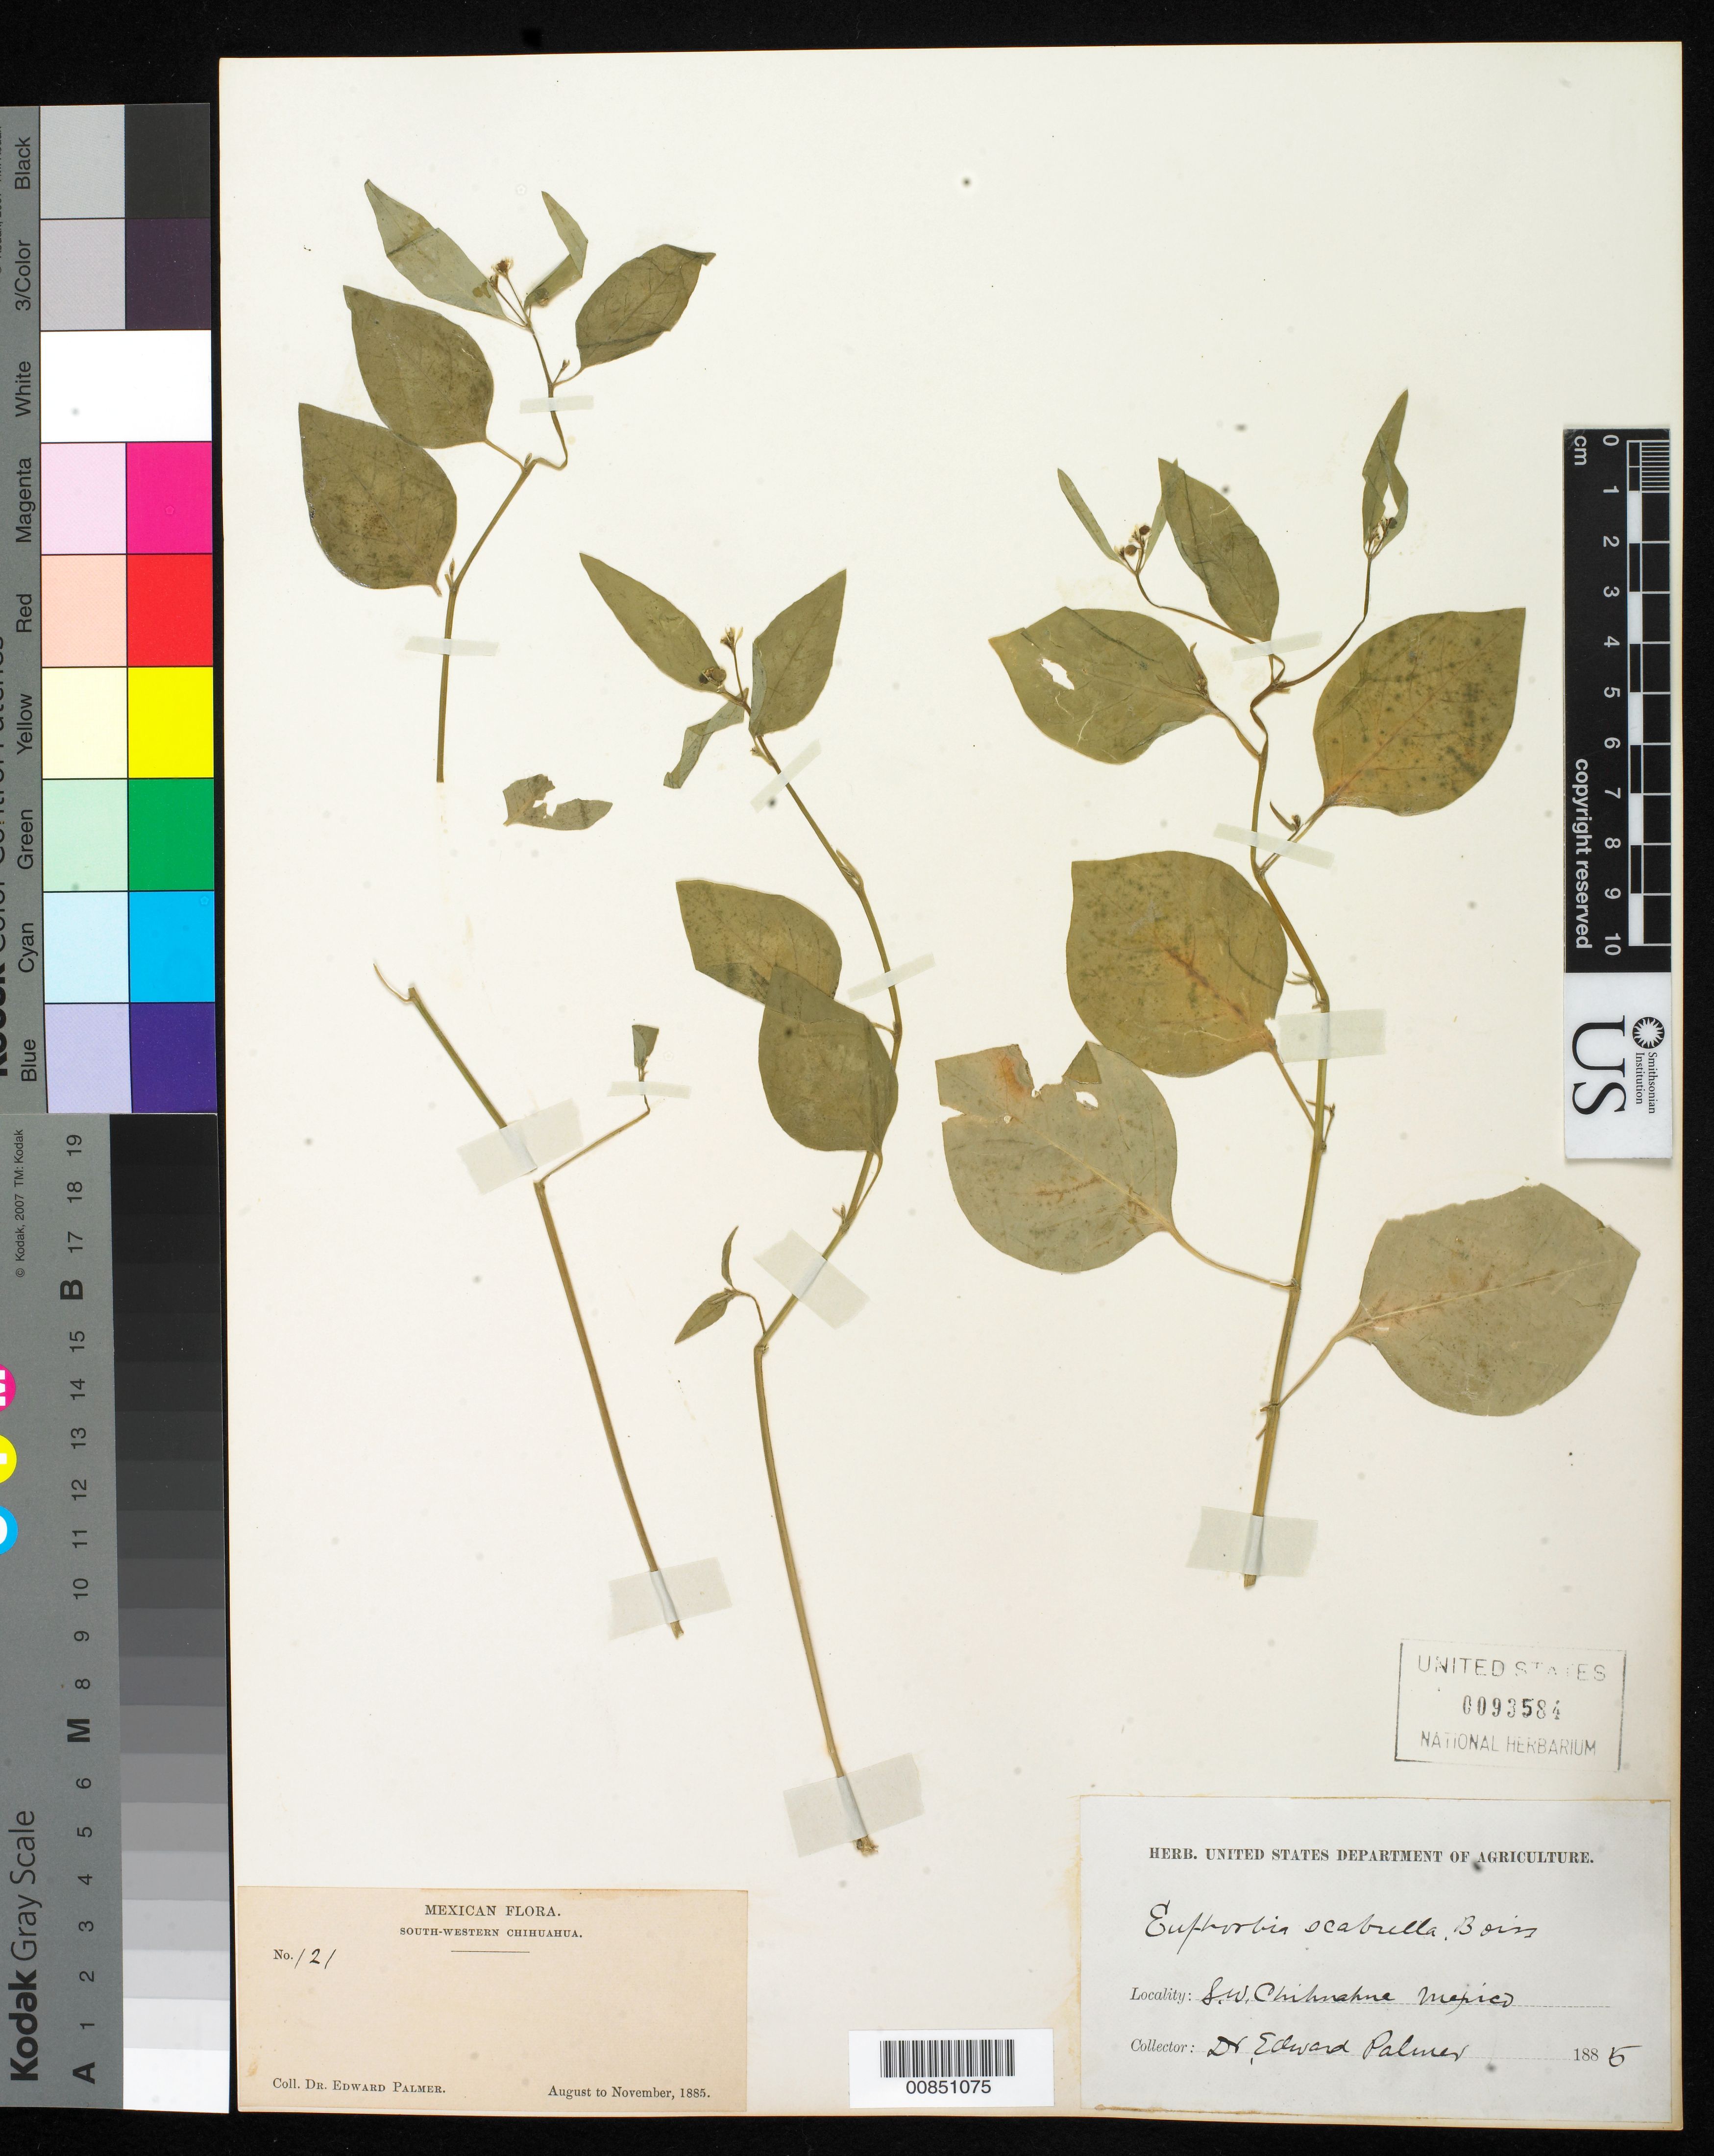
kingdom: Plantae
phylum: Tracheophyta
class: Magnoliopsida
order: Malpighiales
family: Euphorbiaceae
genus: Euphorbia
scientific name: Euphorbia triphylla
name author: (Klotzsch & Garcke) Oudejans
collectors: E. Palmer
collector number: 121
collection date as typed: Aug 1885 to -- Nov 1885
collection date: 1885-08/1885-11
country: Mexico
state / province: Chihuahua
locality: South-Western Chihuahua.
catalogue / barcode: US 93584